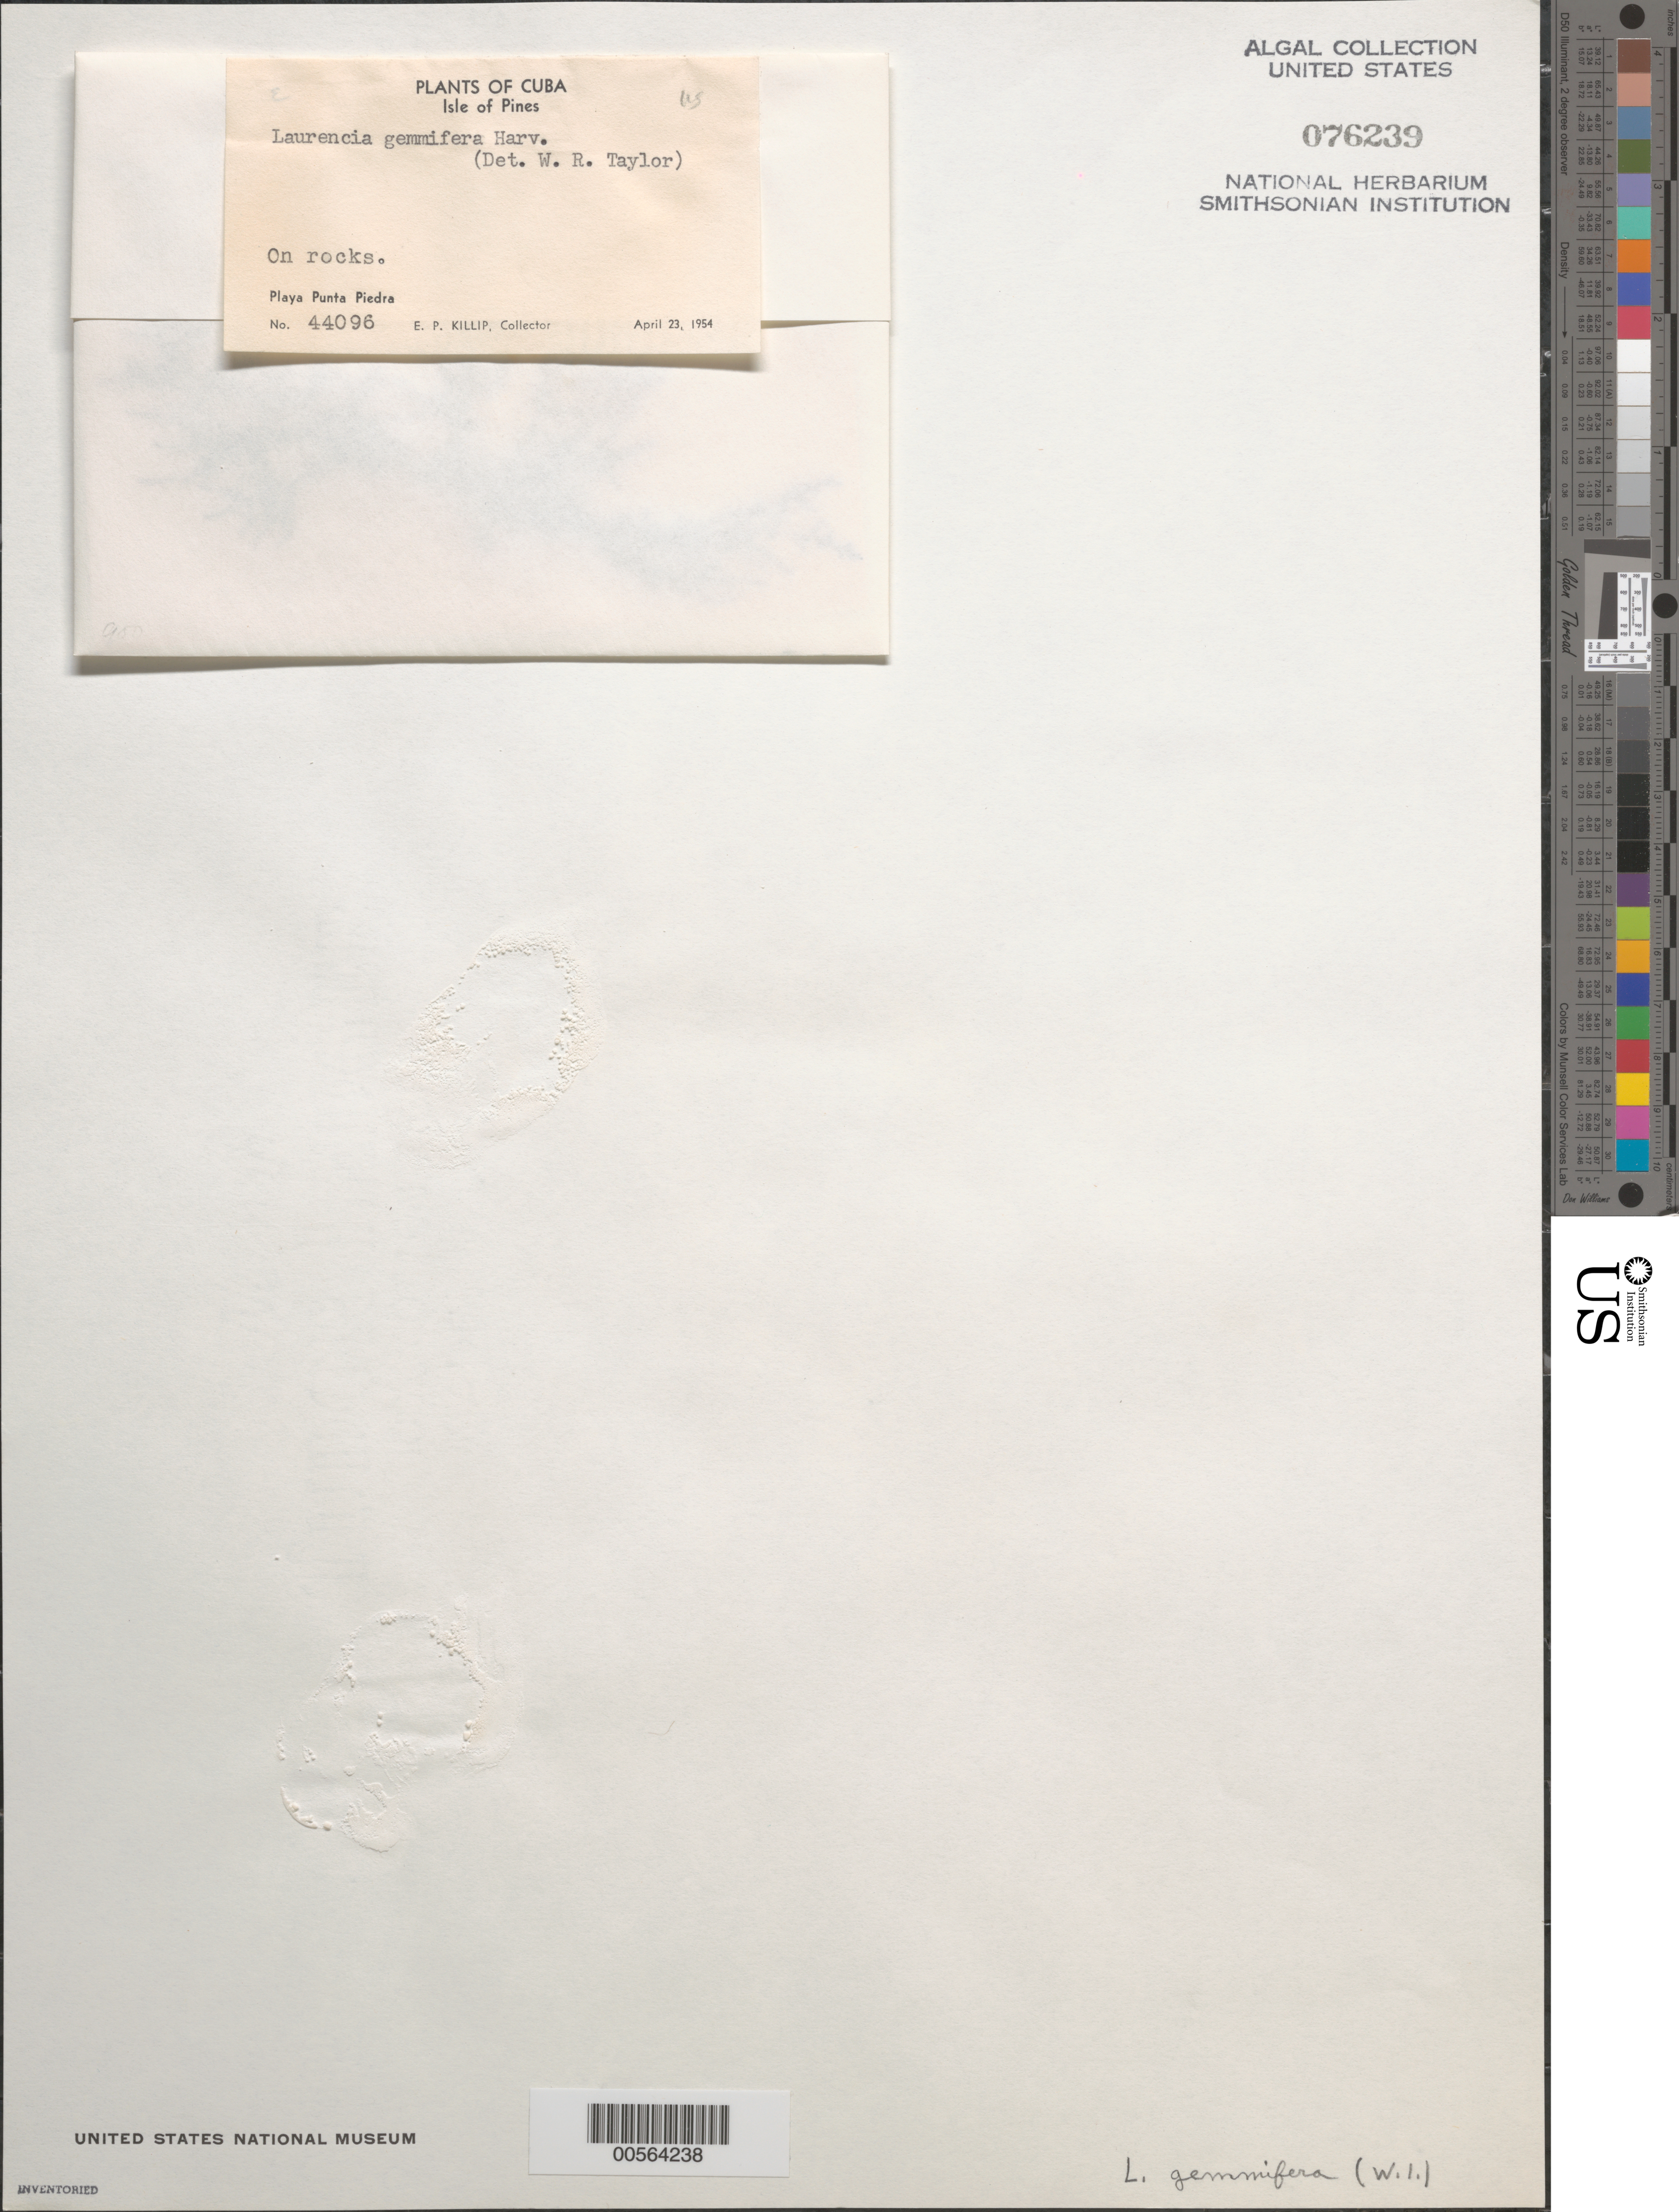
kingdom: Plantae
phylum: Rhodophyta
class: Florideophyceae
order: Ceramiales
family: Rhodomelaceae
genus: Yuzurua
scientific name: Yuzurua poiteaui var. gemmifera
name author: (Harvey) M.J. Wynne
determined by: Algae name updating Project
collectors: E. P. Killip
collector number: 44096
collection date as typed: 23 Apr 1954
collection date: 1954-04-23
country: Cuba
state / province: Isla de La Juventud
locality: Playa punta piedra, isle of youth (isle of pines)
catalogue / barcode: US 76239